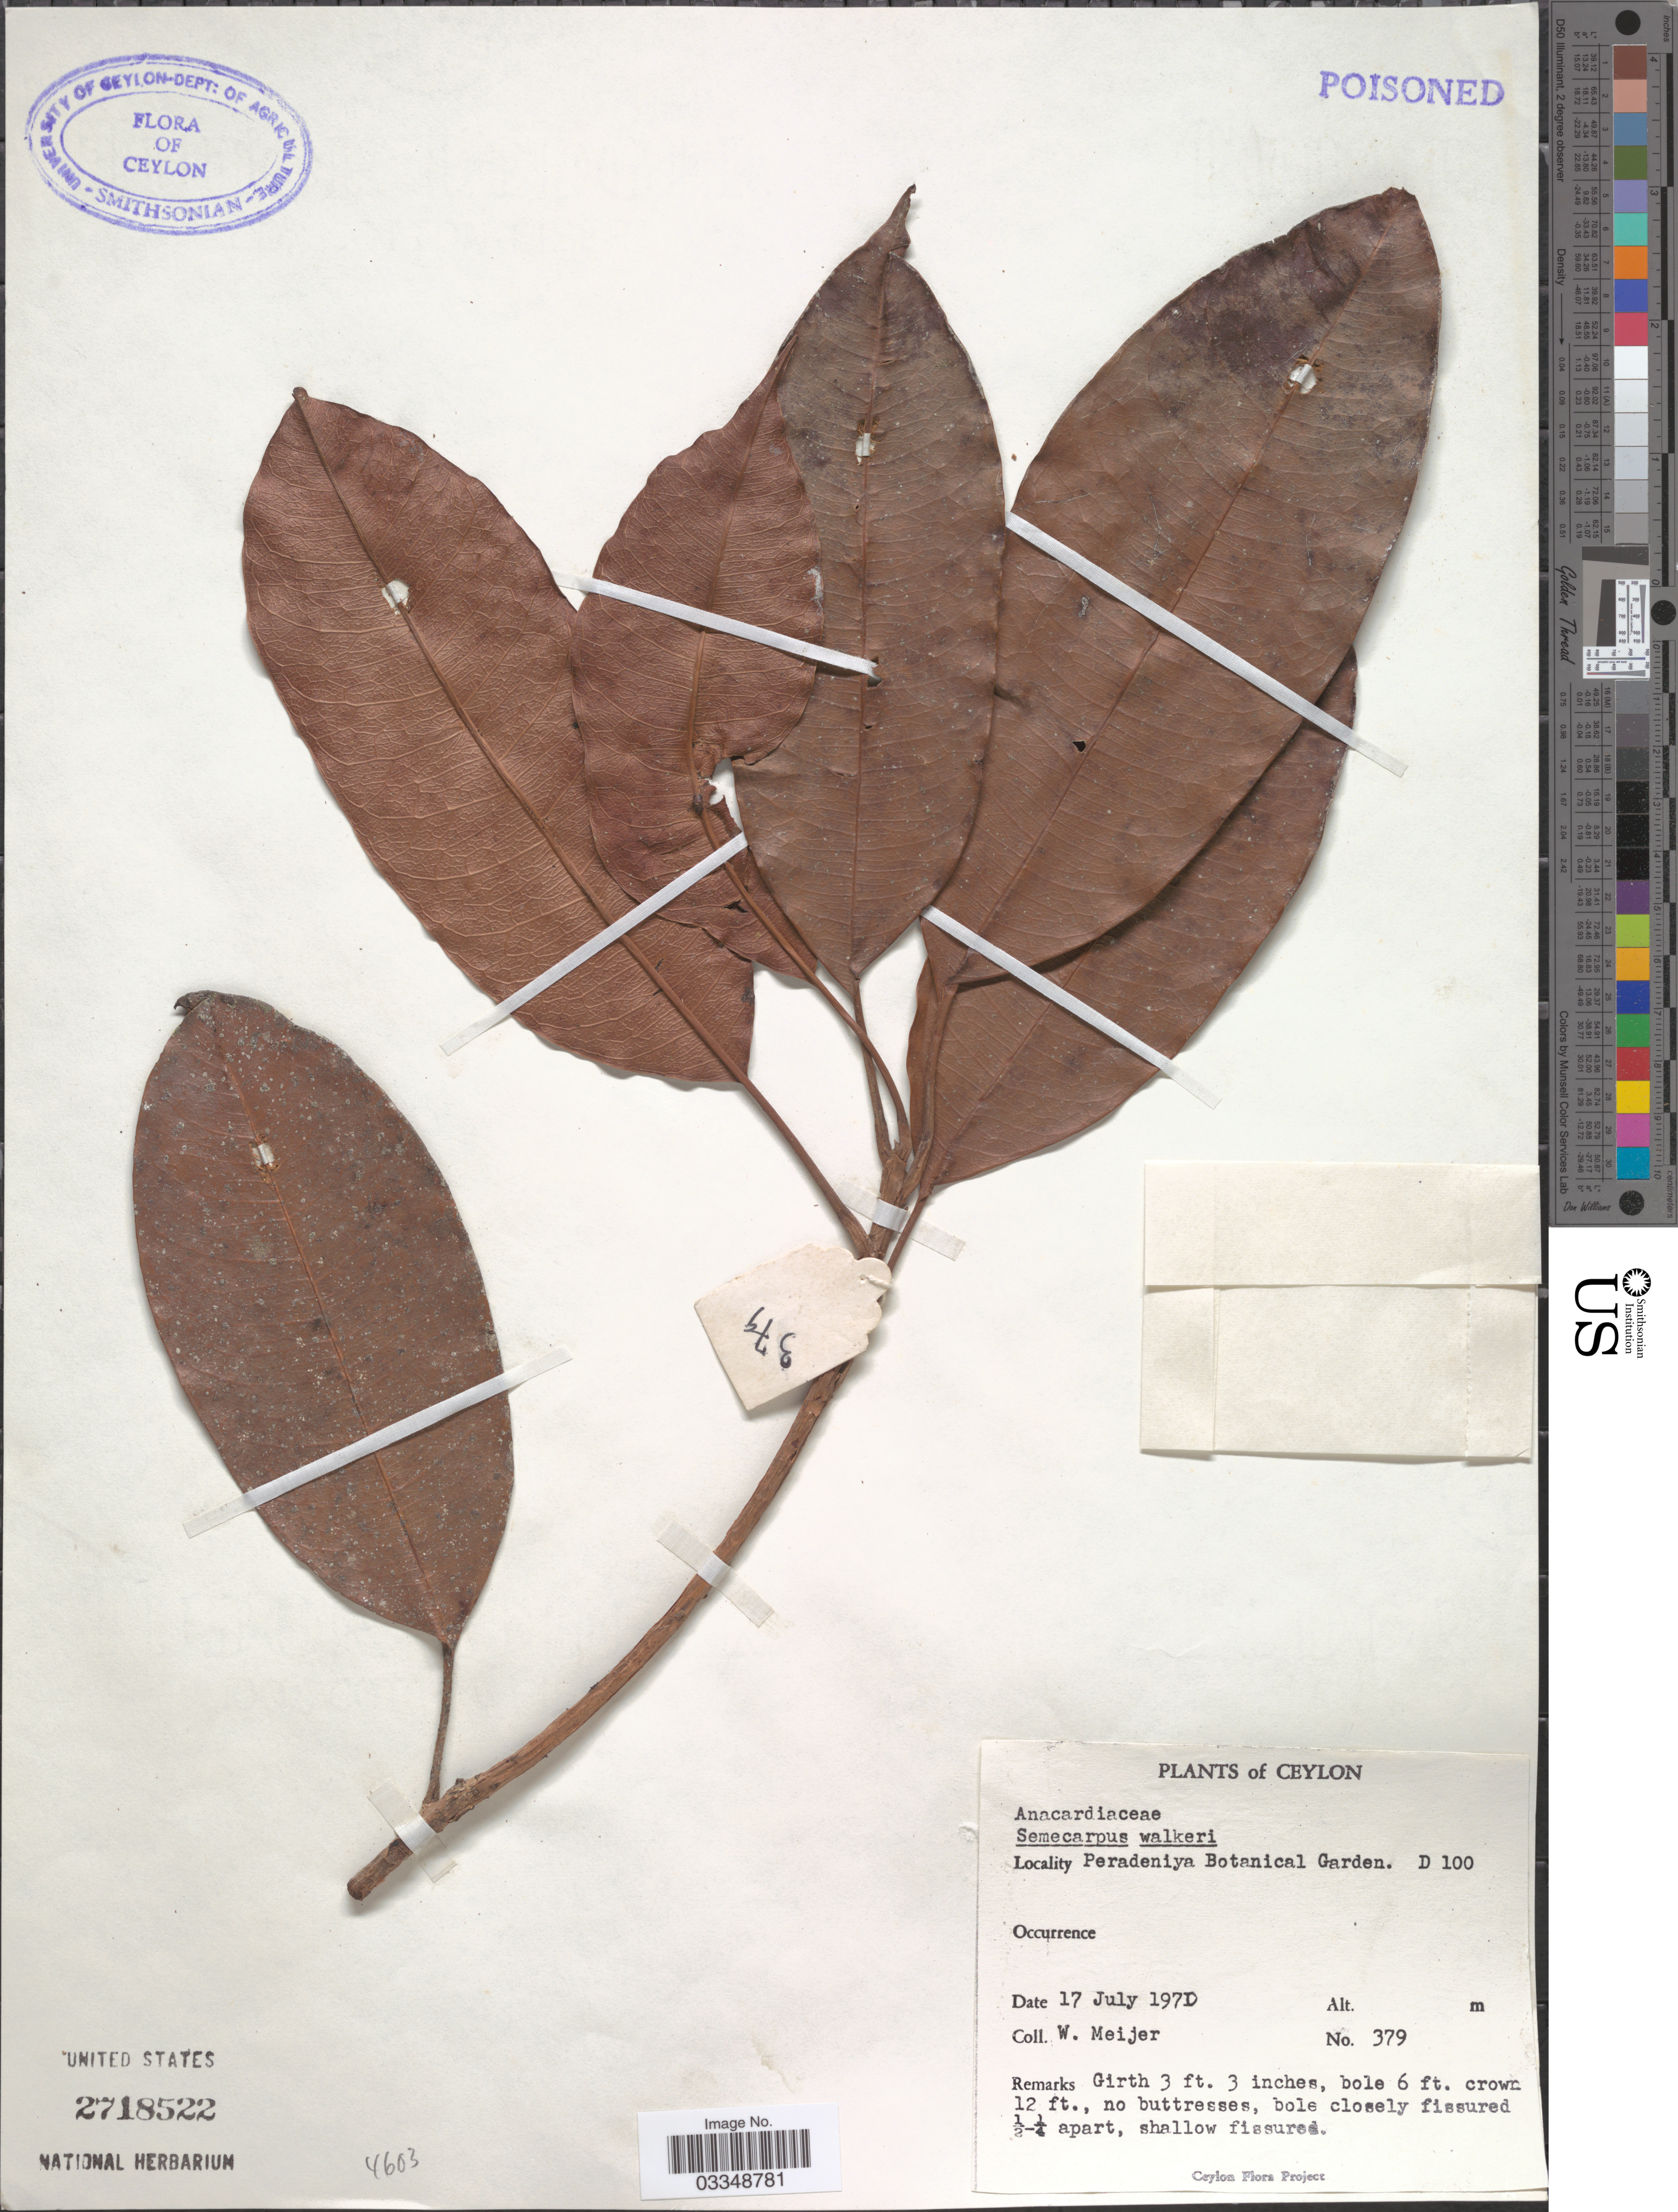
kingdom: Plantae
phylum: Tracheophyta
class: Magnoliopsida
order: Sapindales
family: Anacardiaceae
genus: Semecarpus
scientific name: Semecarpus walkeri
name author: Hook. f.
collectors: W. Meijer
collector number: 379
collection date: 1971-07-17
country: Sri Lanka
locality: Ceylon. Peradeniya Botanical Garden. D 100.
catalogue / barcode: US 2718522